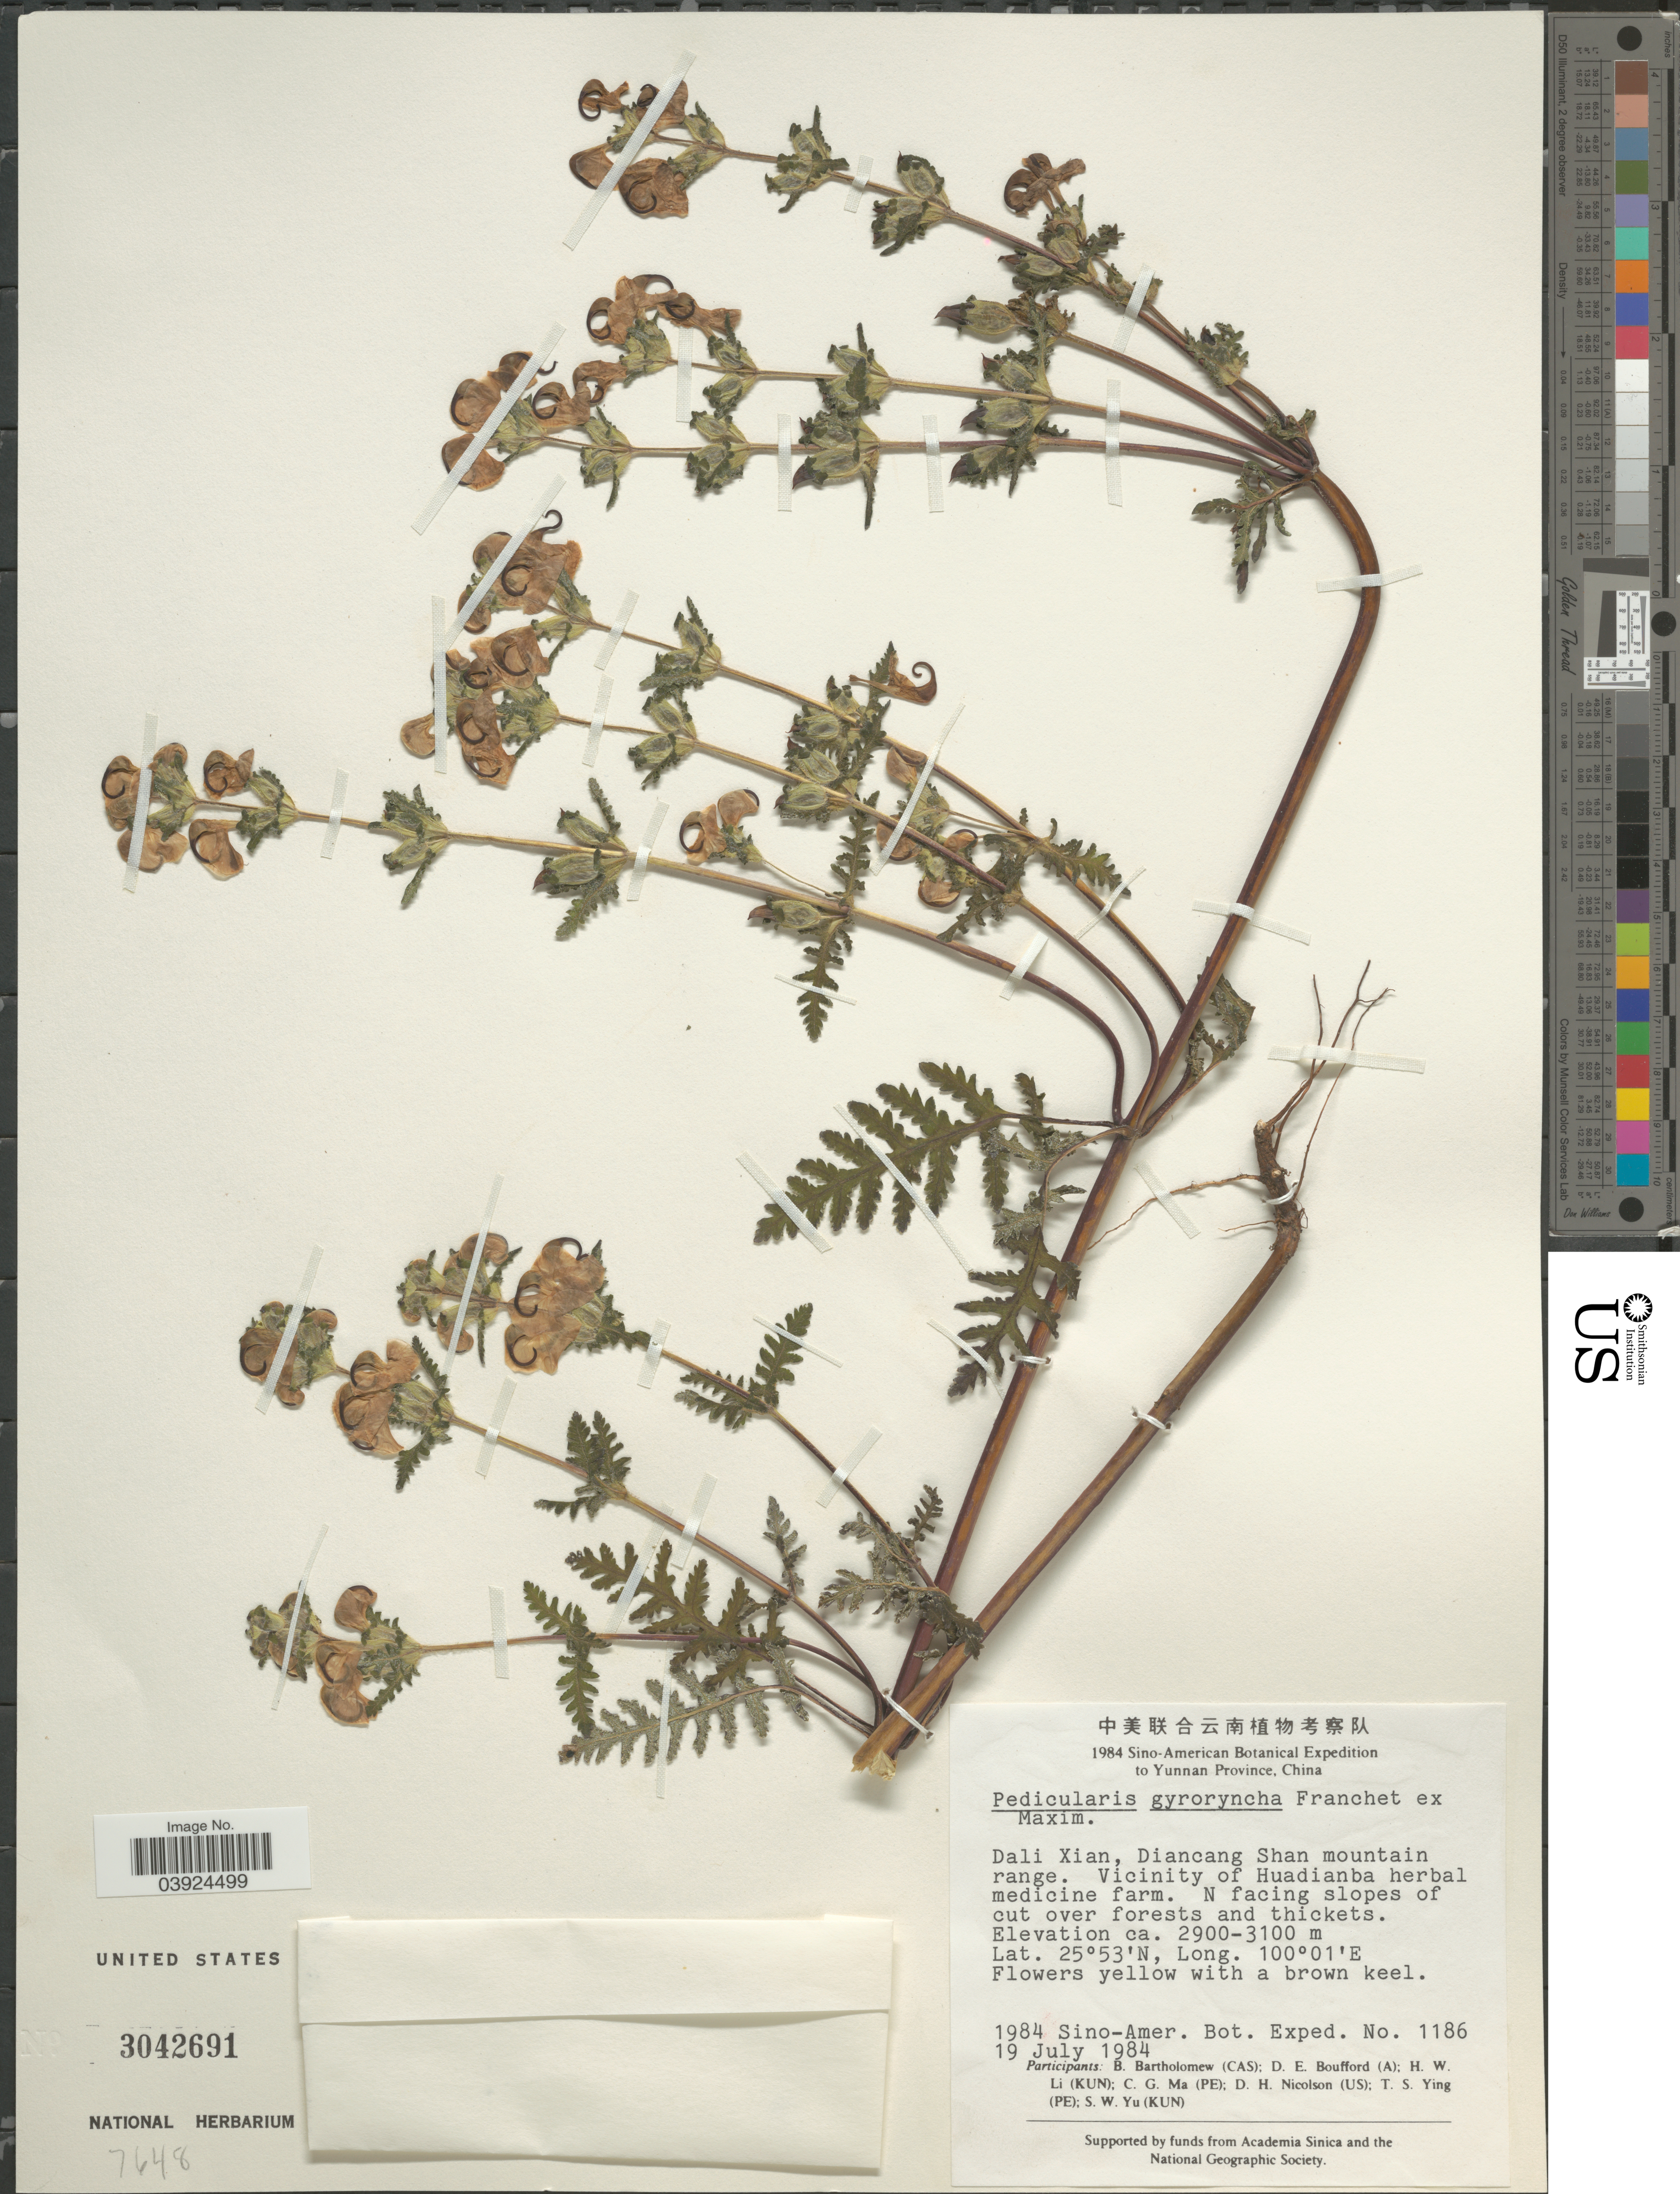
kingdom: Plantae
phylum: Tracheophyta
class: Magnoliopsida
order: Lamiales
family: Orobanchaceae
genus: Pedicularis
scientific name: Pedicularis gyrorhyncha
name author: Franch. ex Maxim.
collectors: Sino-Amer. Bot. Exped. 1984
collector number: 1186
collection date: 1984-07-19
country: China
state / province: Yunnan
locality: Dali Xian, Diancang Shan mountain range, Vicinity of Huadianba herbal medicine farm. N facing slopes of cut over forests and thickets.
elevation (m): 2900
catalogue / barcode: US 3042691